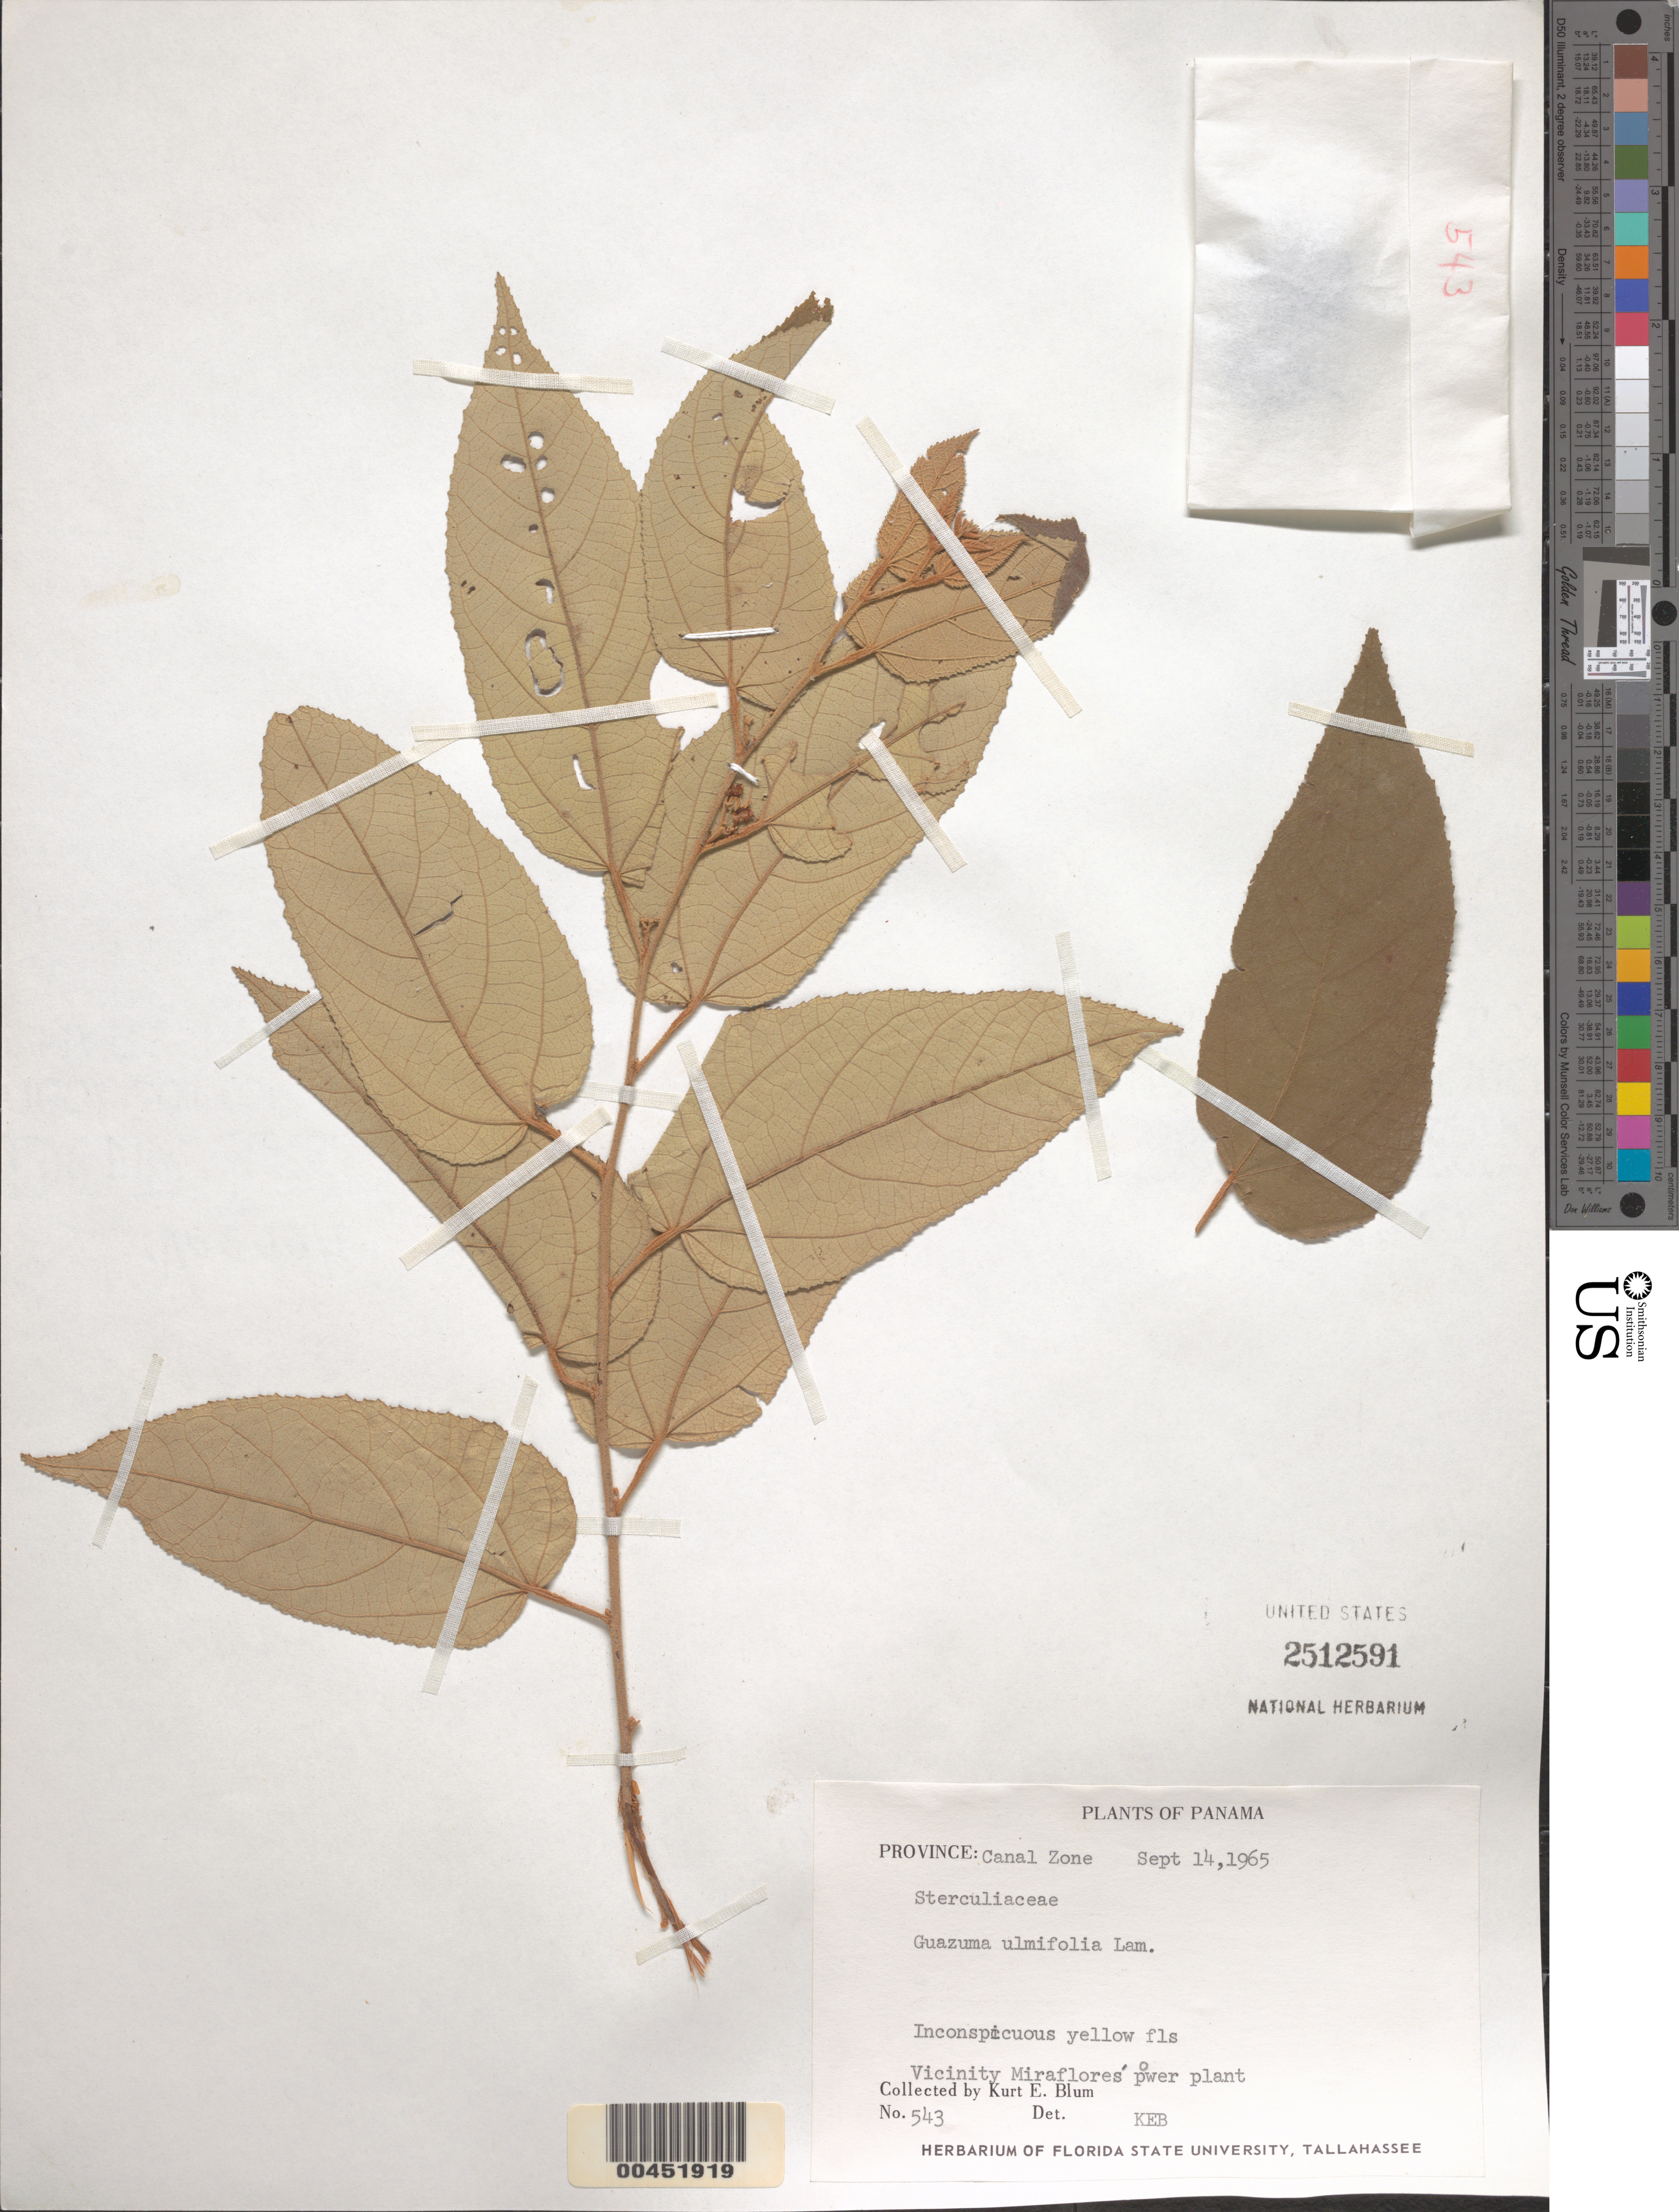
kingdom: Plantae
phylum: Tracheophyta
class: Magnoliopsida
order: Malvales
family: Malvaceae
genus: Guazuma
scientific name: Guazuma ulmifolia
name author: Lam.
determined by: Blum, K. E.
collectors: K. E. Blum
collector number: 543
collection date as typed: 14 Sep 1965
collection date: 1965-09-14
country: Panama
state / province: Panamá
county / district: Canal Zone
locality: Vicinity of Miraflores power plant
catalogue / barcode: US 2512591